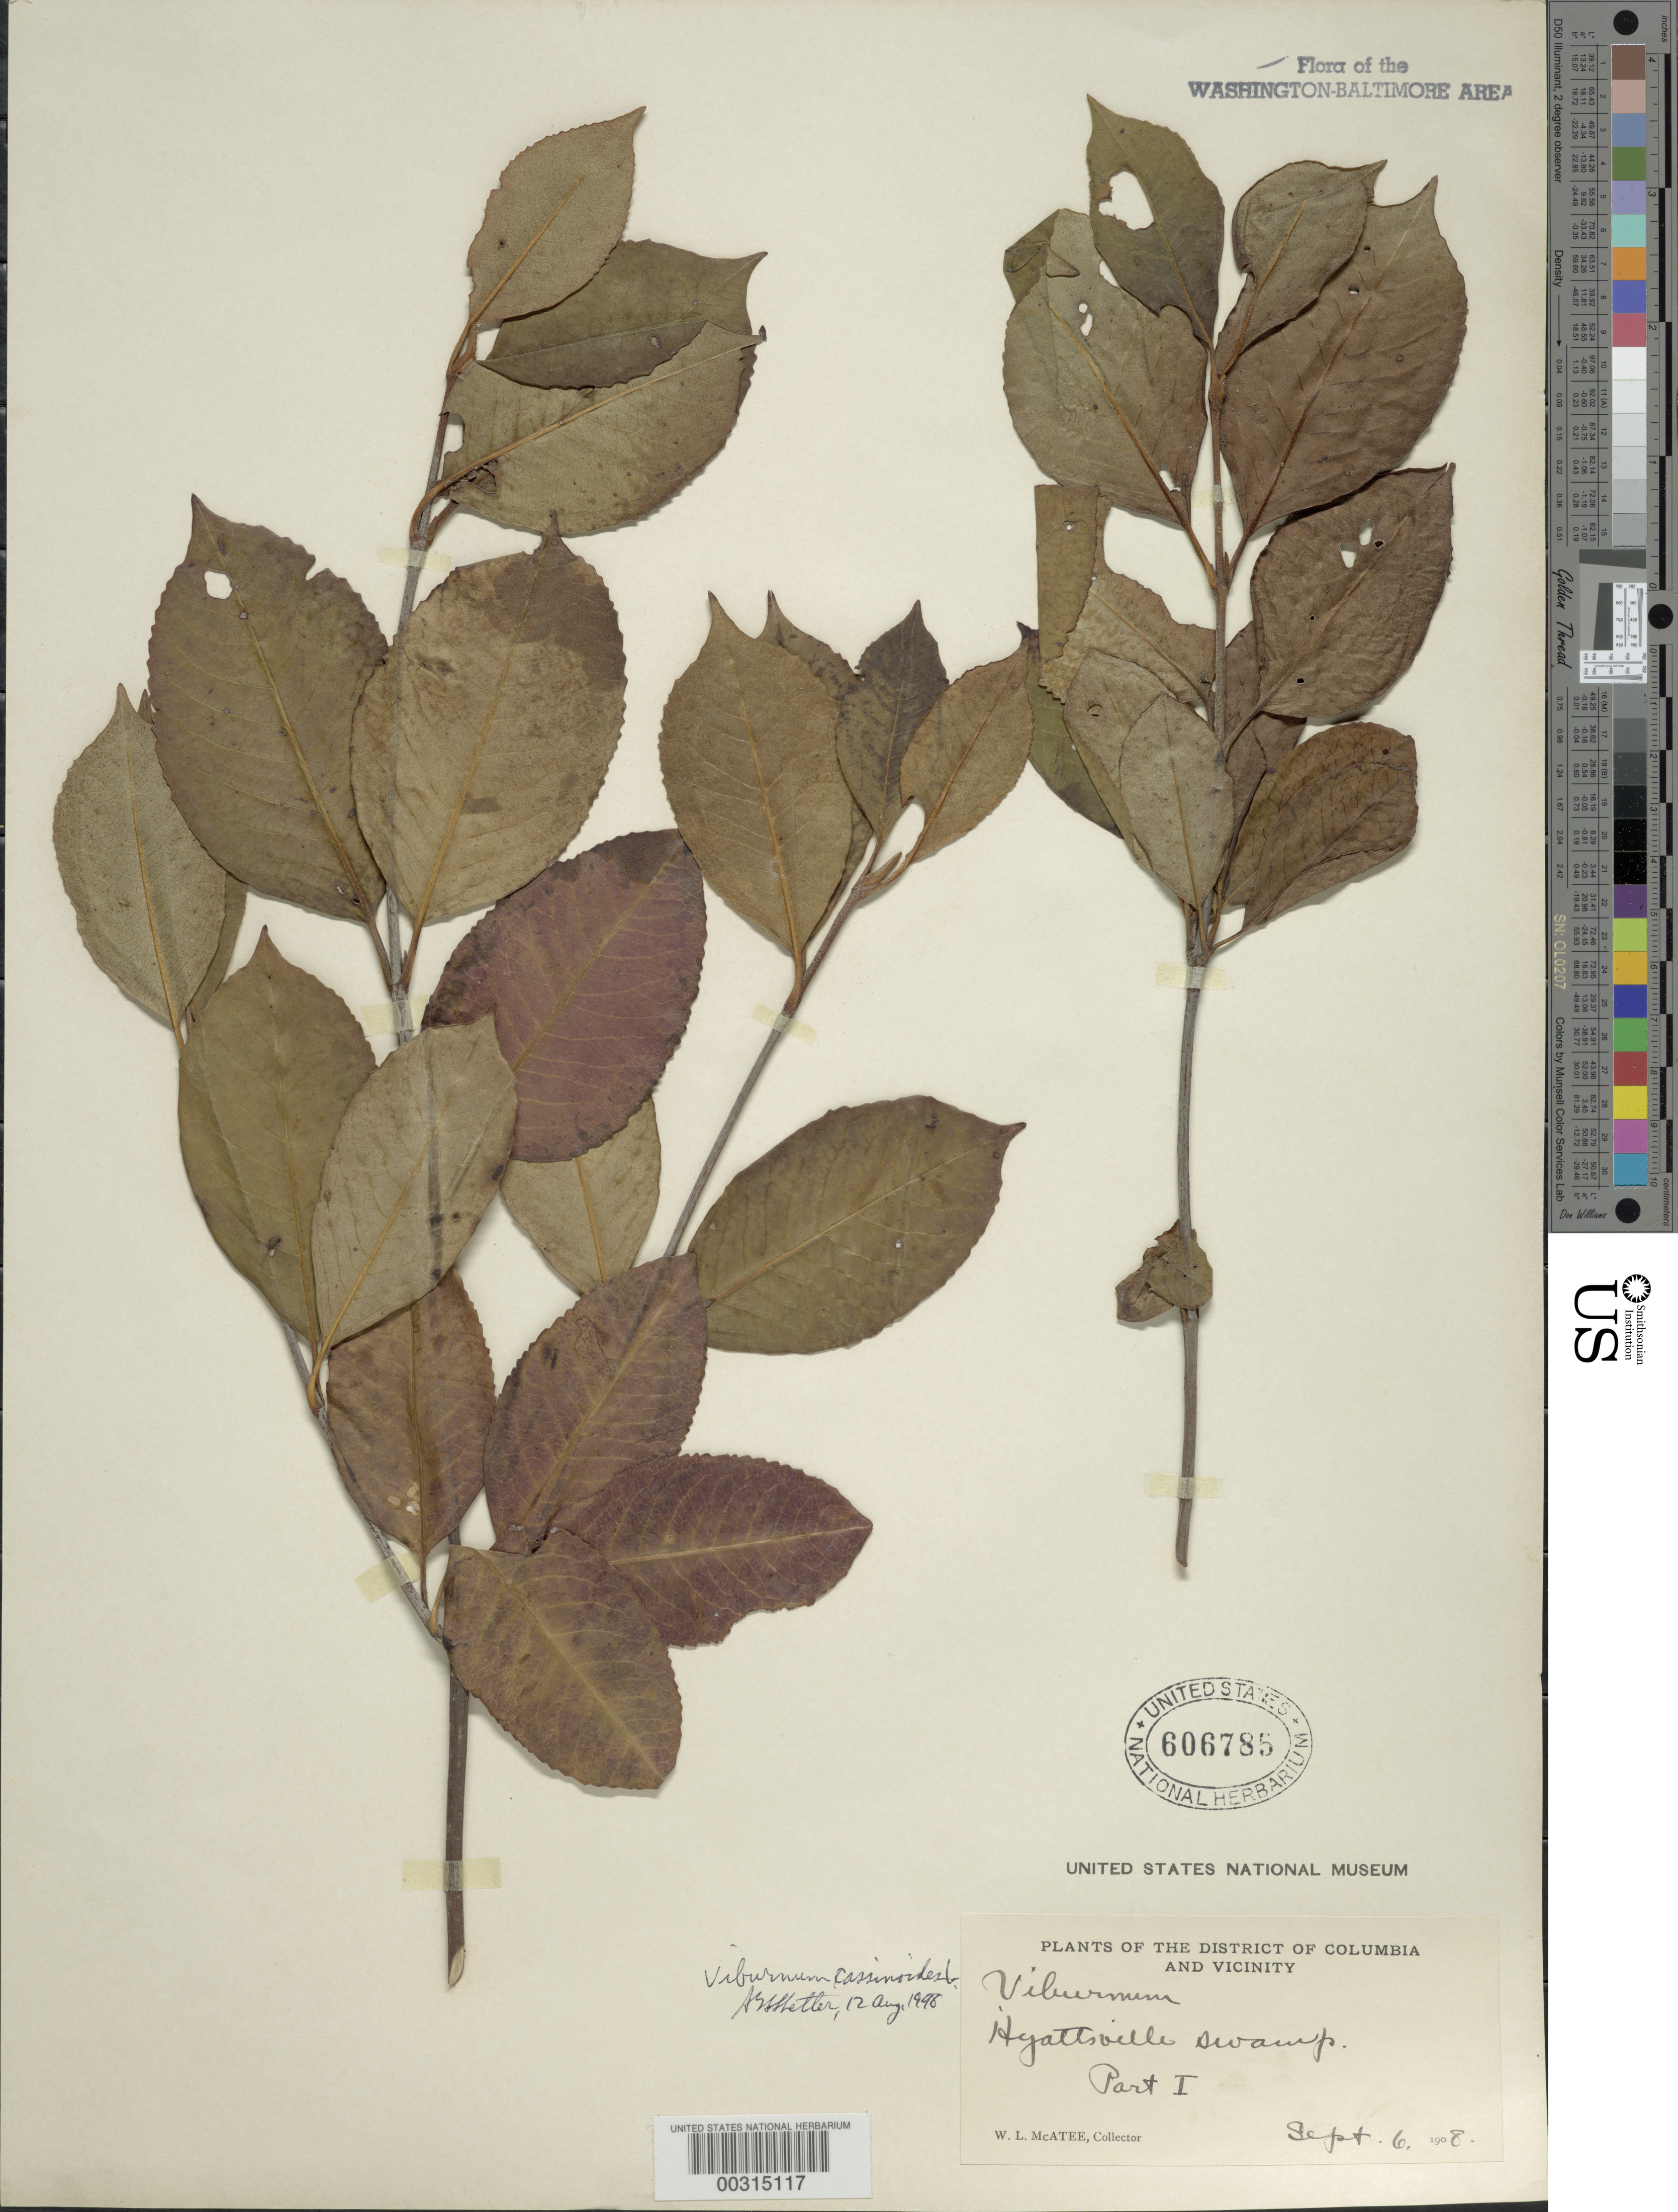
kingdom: Plantae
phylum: Tracheophyta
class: Magnoliopsida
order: Dipsacales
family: Viburnaceae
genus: Viburnum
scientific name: Viburnum cassinoides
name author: L.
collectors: W. McAtee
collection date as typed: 06 Sep 1908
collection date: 1908-09-06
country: United States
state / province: Maryland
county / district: Prince George's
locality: Hyattsville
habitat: Swamp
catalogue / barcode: US 606785